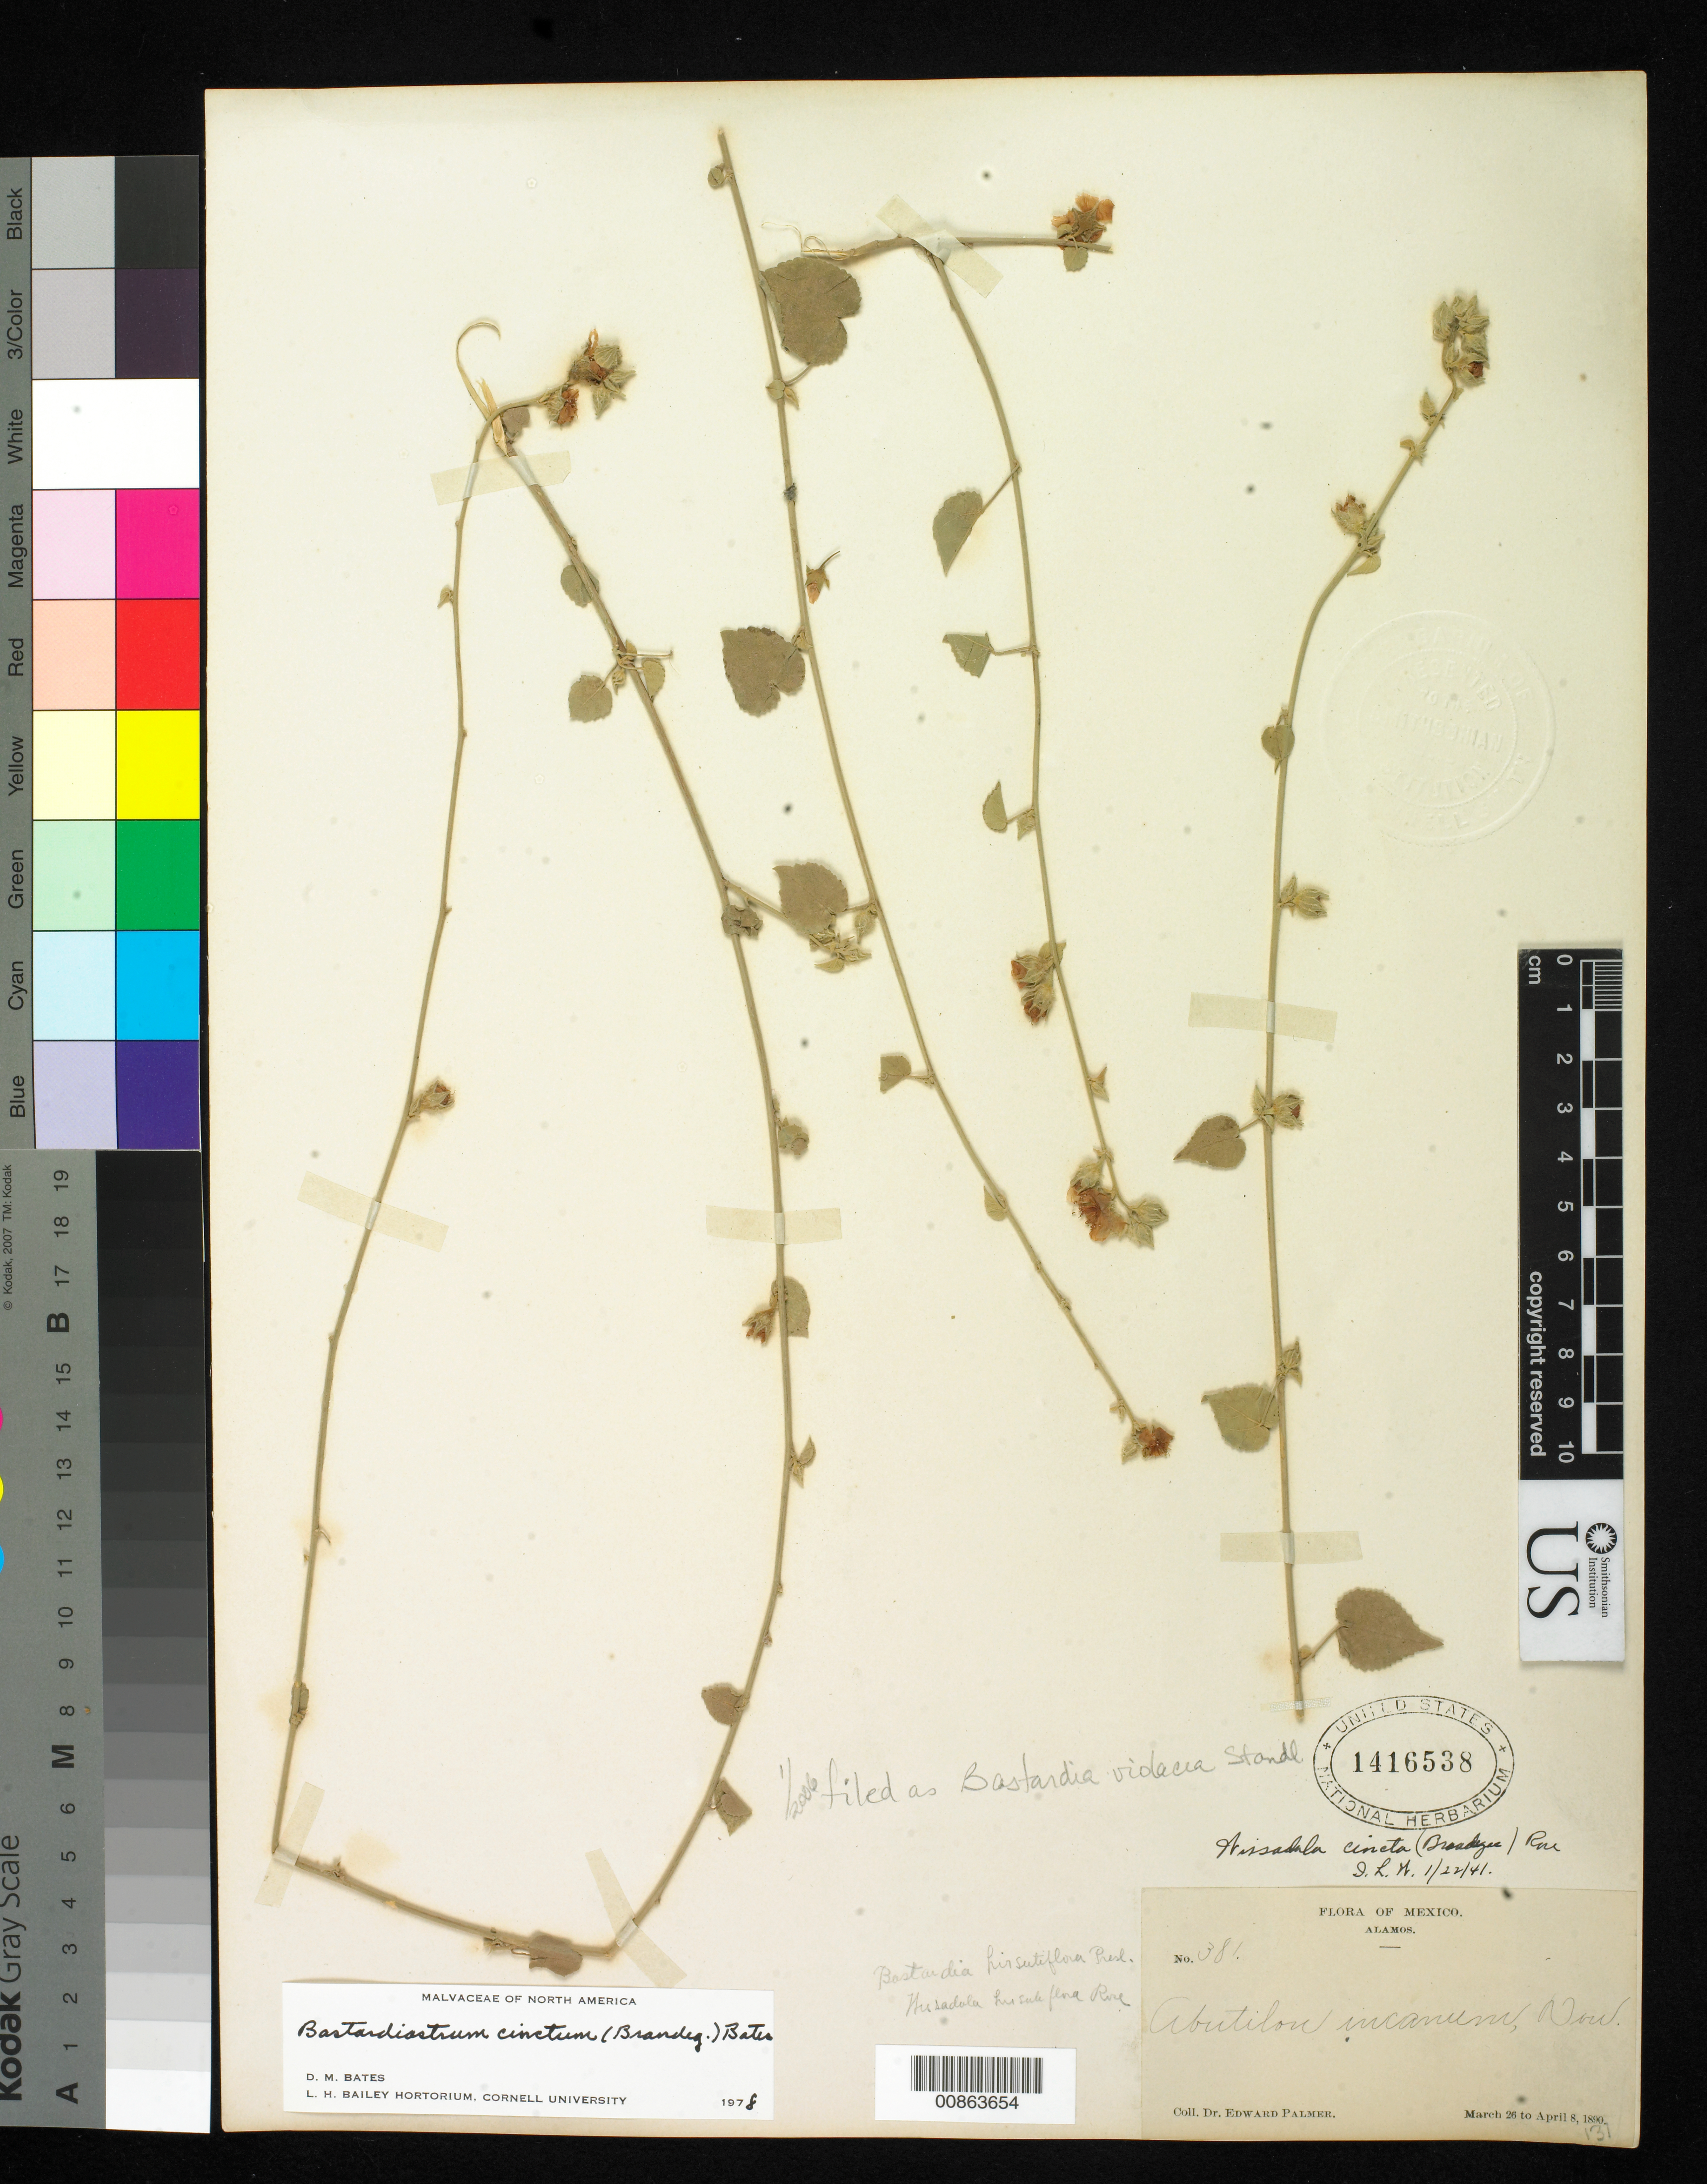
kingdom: Plantae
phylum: Tracheophyta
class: Magnoliopsida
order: Malvales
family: Malvaceae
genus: Bastardiastrum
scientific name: Bastardiastrum cinctum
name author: (Brandegee) D.M. Bates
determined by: Dorr, L. J., (BOT), Smithsonian Institution - National Museum of Natural History (UNITED STATES)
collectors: E. Palmer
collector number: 381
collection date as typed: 26 Mar 1890 to 08 Apr 1890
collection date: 1890-03-26/1890-04-08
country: Mexico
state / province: Sonora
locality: Alamos, Sonora.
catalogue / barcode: US 1416538